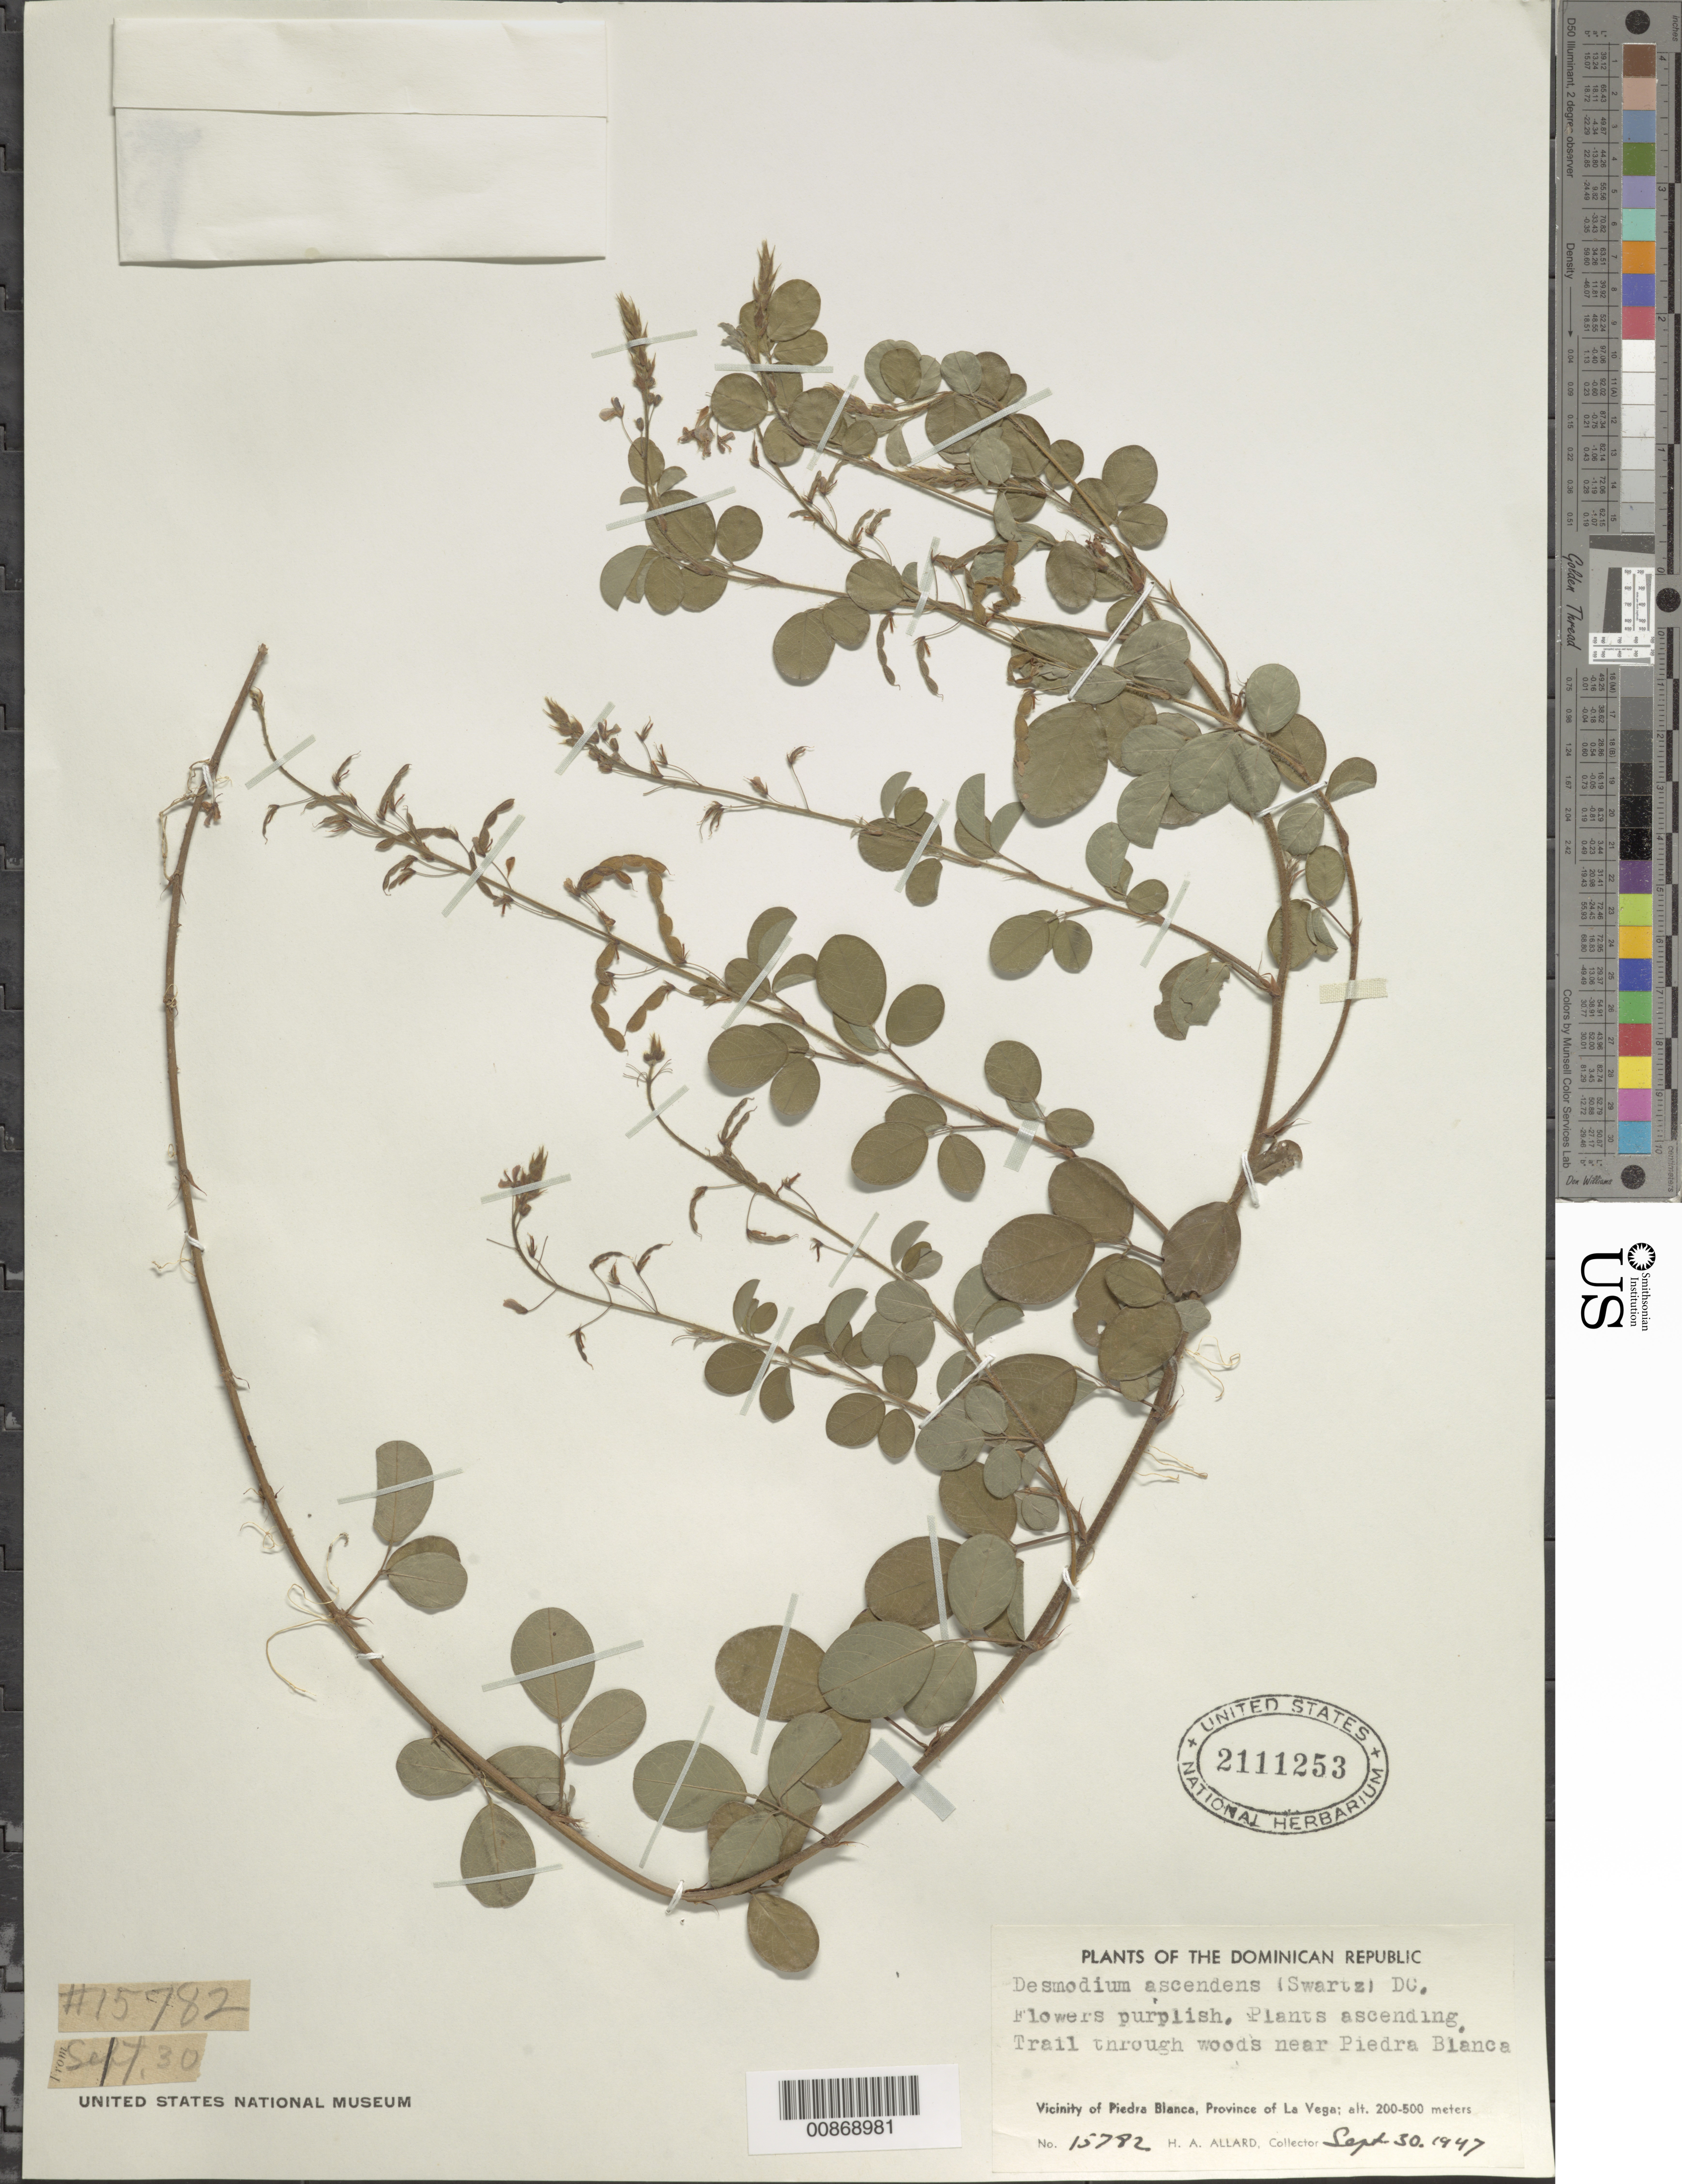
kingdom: Plantae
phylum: Tracheophyta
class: Magnoliopsida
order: Fabales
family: Fabaceae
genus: Grona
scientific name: Grona adscendens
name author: (Sw.) H. Ohashi & K. Ohashi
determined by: Strong, Mark T., (BOT), Smithsonian Institution - National Museum of Natural History (UNITED STATES)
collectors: H. A. Allard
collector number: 15782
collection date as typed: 30 Sep 1947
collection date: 1947-09-30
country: Dominican Republic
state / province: La Vega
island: Hispaniola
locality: Trail through woods near Piedra Blanca.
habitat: Trail through woods.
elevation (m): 200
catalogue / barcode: US 2111253